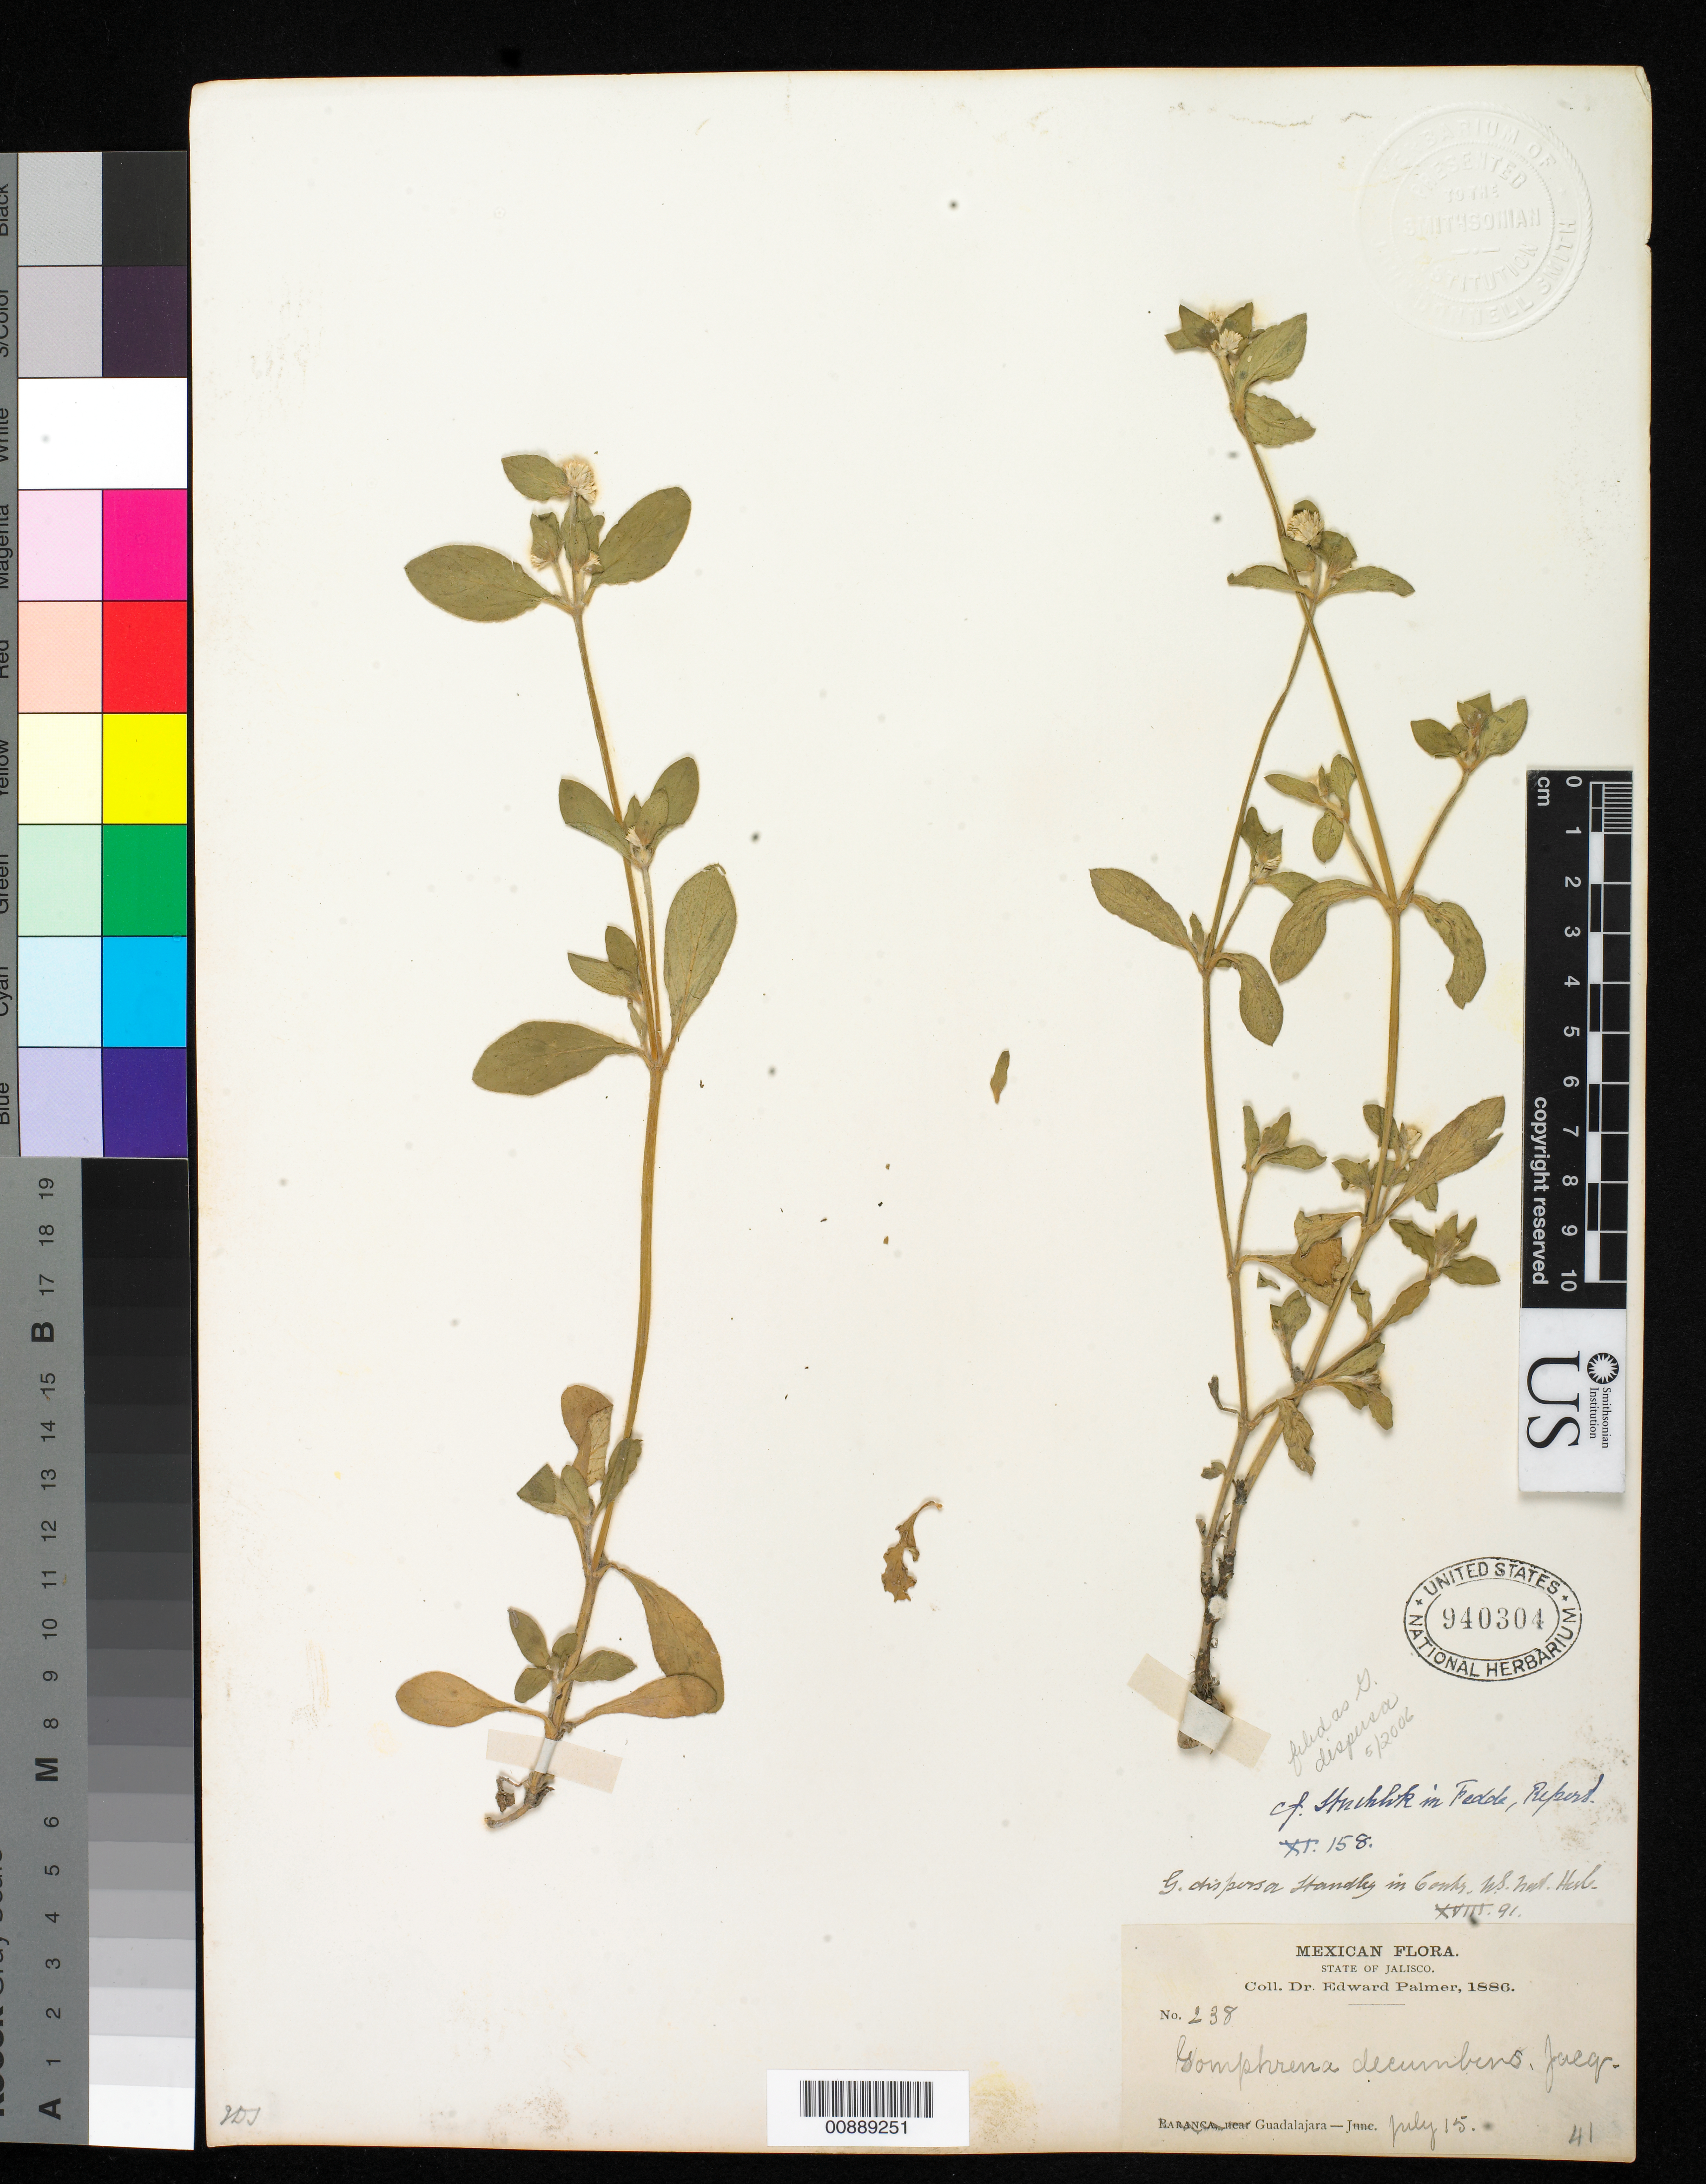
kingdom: Plantae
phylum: Tracheophyta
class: Magnoliopsida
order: Caryophyllales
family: Amaranthaceae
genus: Gomphrena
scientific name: Gomphrena dispersa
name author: Standl.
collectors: E. Palmer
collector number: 238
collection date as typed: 15 Jul 1886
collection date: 1886-07-15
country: Mexico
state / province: Jalisco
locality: Guadalajara, Jalisco.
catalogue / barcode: US 940304